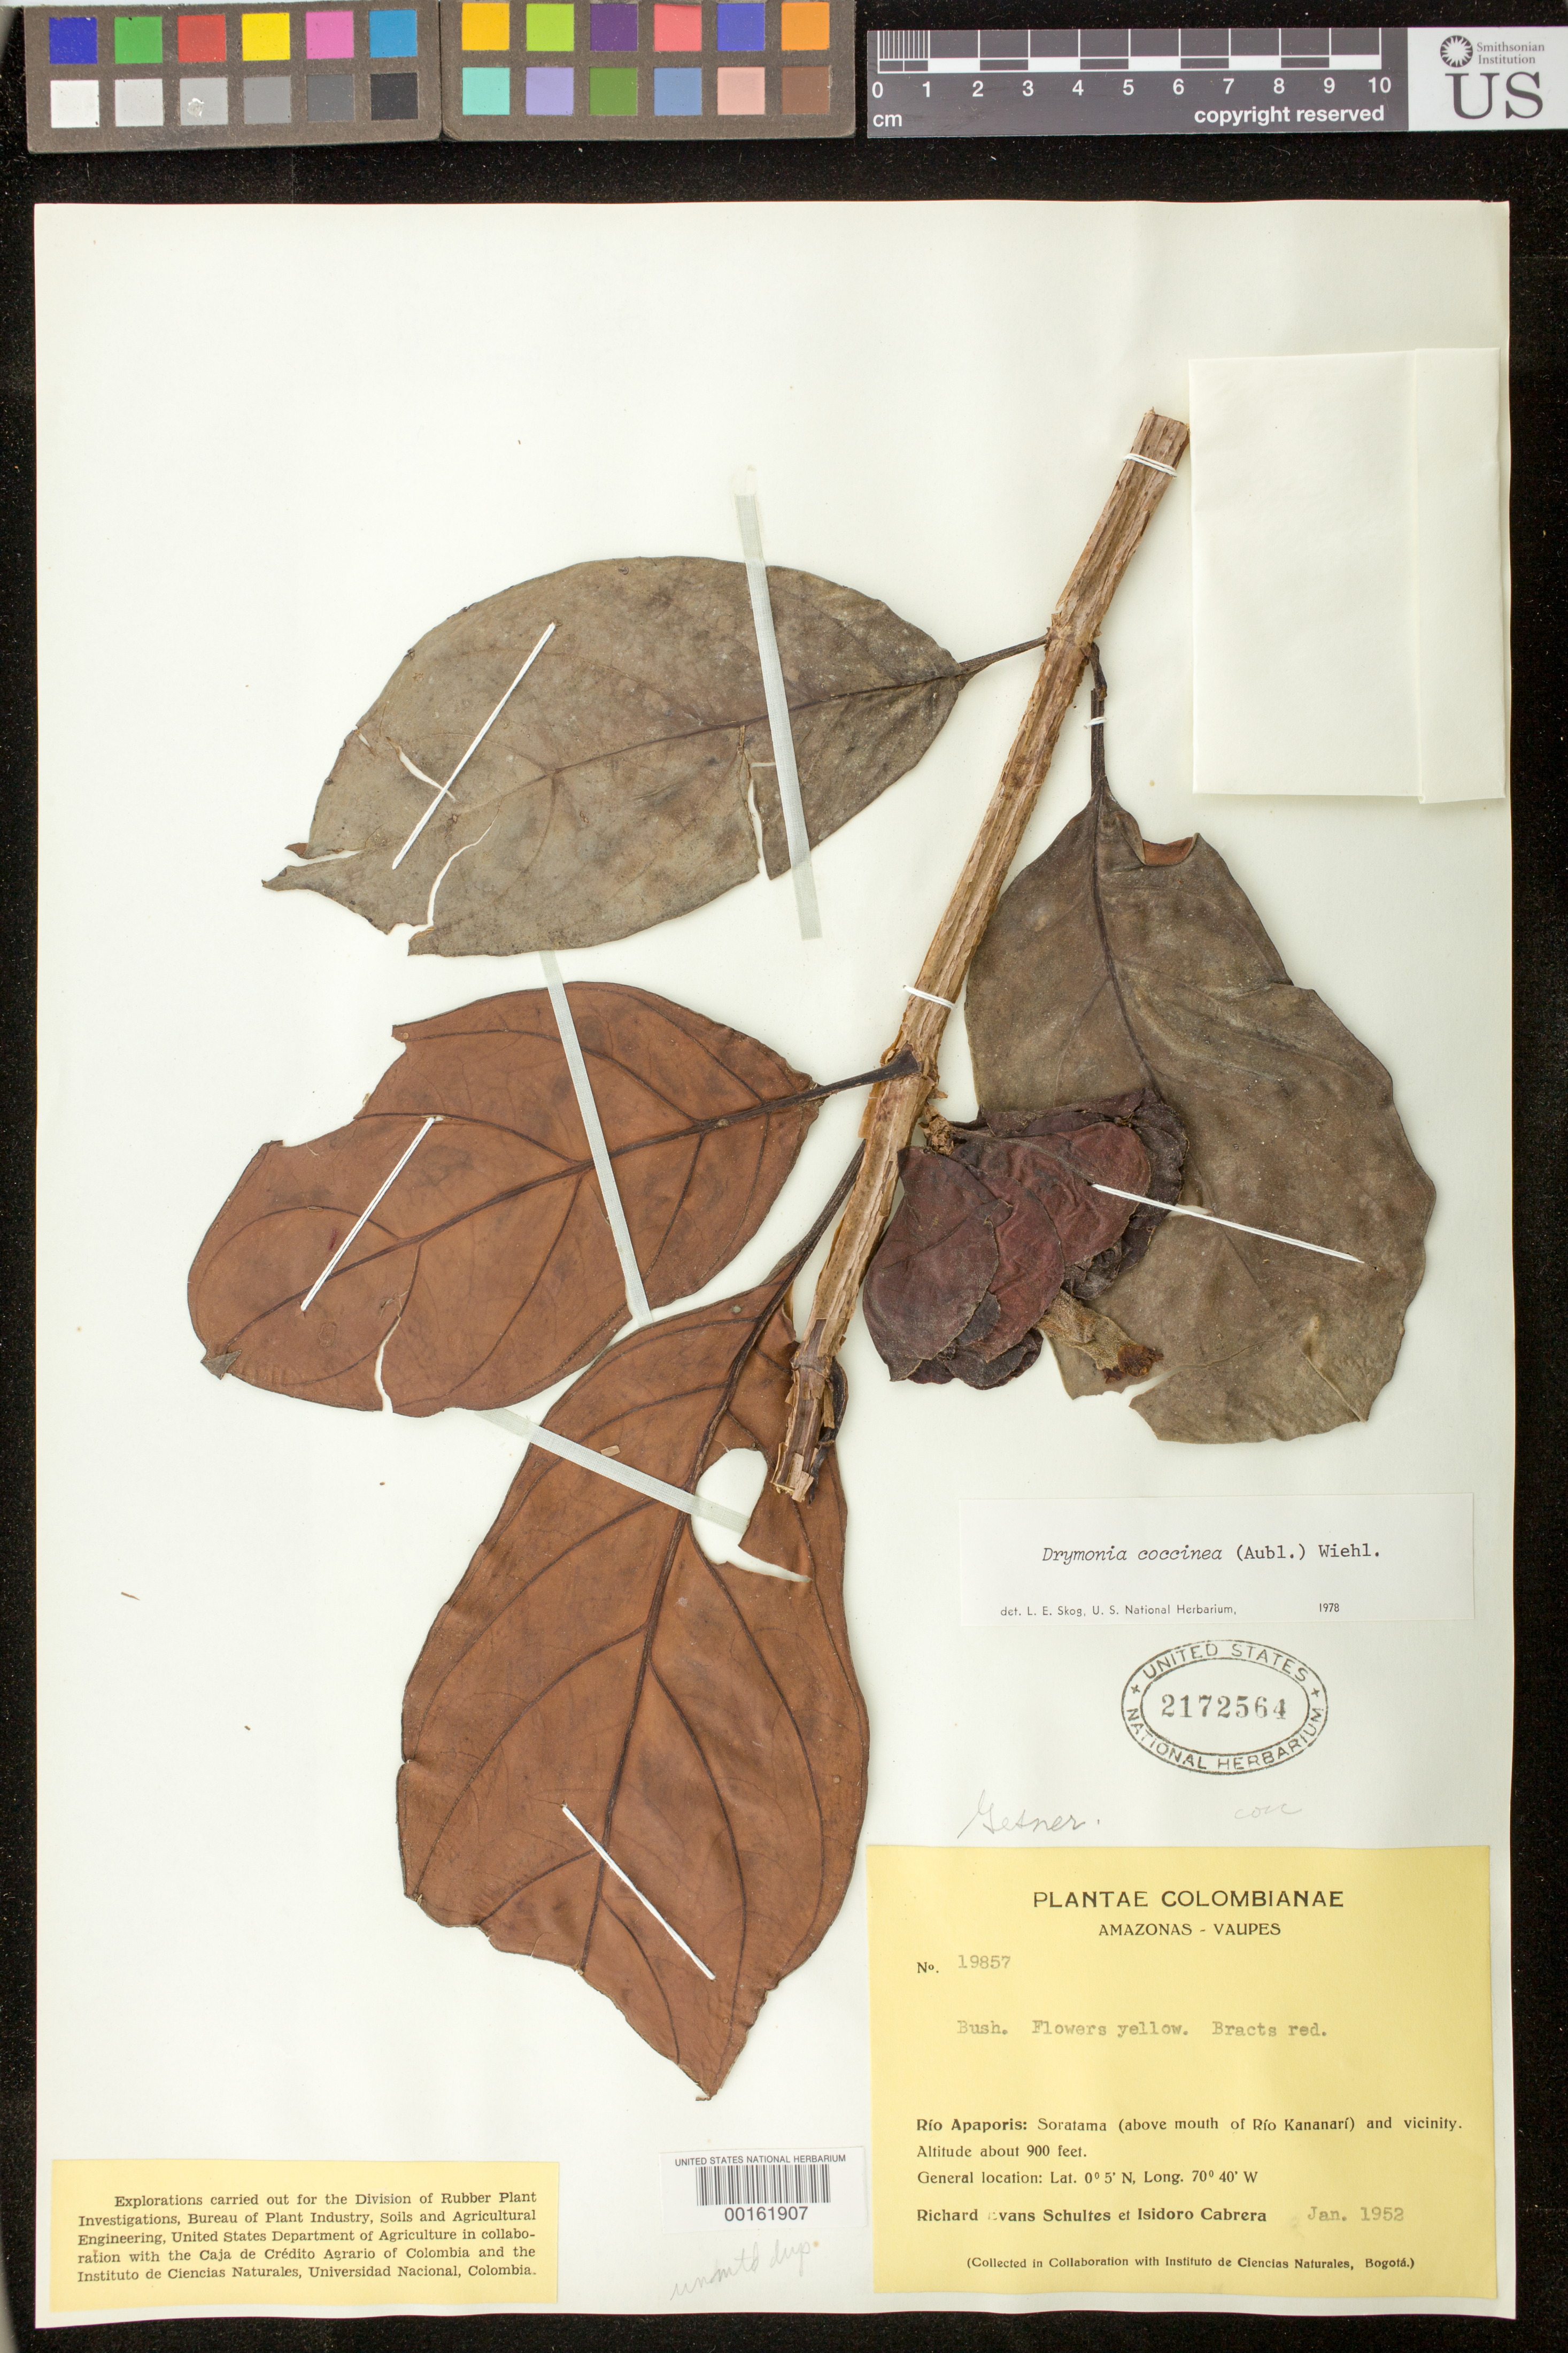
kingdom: Plantae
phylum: Tracheophyta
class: Magnoliopsida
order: Lamiales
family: Gesneriaceae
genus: Drymonia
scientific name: Drymonia coccinea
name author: (Aubl.) Wiehler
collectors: R. E. Schultes & I. Cabrera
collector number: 19857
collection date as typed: Jan 1952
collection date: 1952-01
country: Colombia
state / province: Amazônas / Vaupés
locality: Rio Apaporis, Soratama (above mouth of Rio Kananari) & vicinity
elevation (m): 274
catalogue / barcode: US 2172564